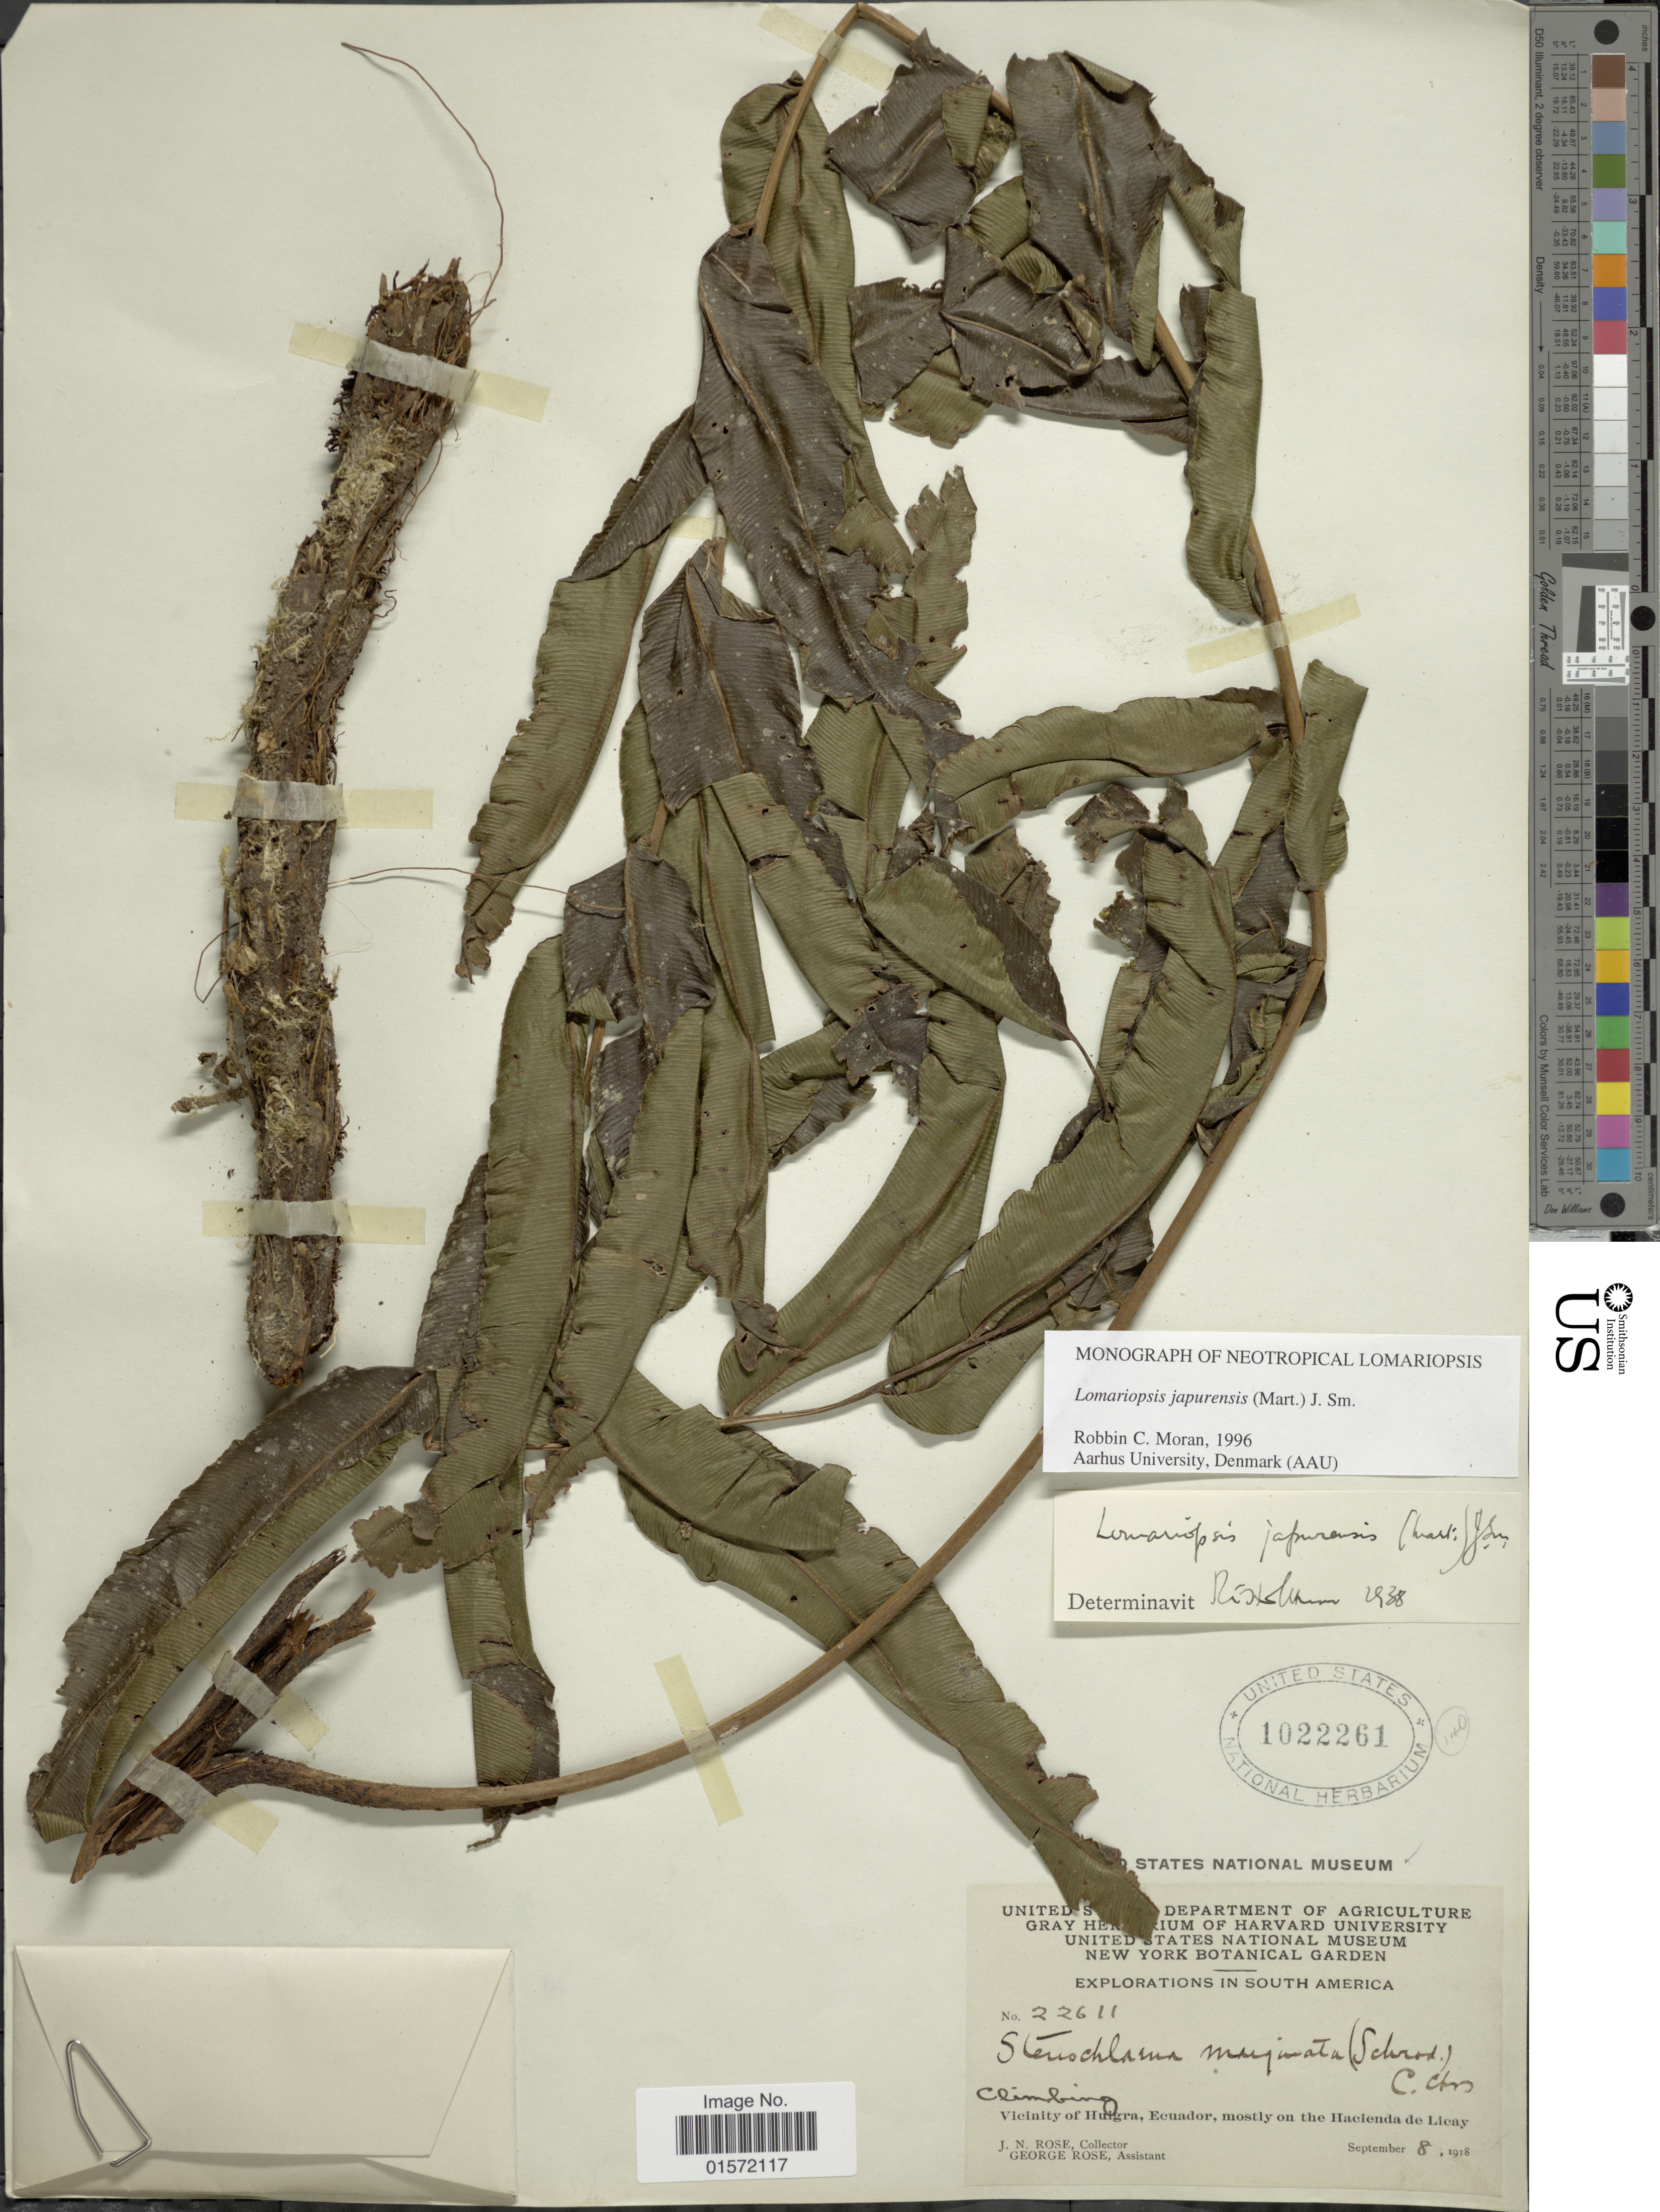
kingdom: Plantae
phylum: Tracheophyta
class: Polypodiopsida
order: Polypodiales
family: Lomariopsidaceae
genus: Lomariopsis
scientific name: Lomariopsis japurensis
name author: (Mart.) J. Sm.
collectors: J. N. Rose & G. Rose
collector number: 22611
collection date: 1918-09-08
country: Ecuador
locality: Vicinity of Huigra, mostly on the Hacienda de Licay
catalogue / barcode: US 1022261